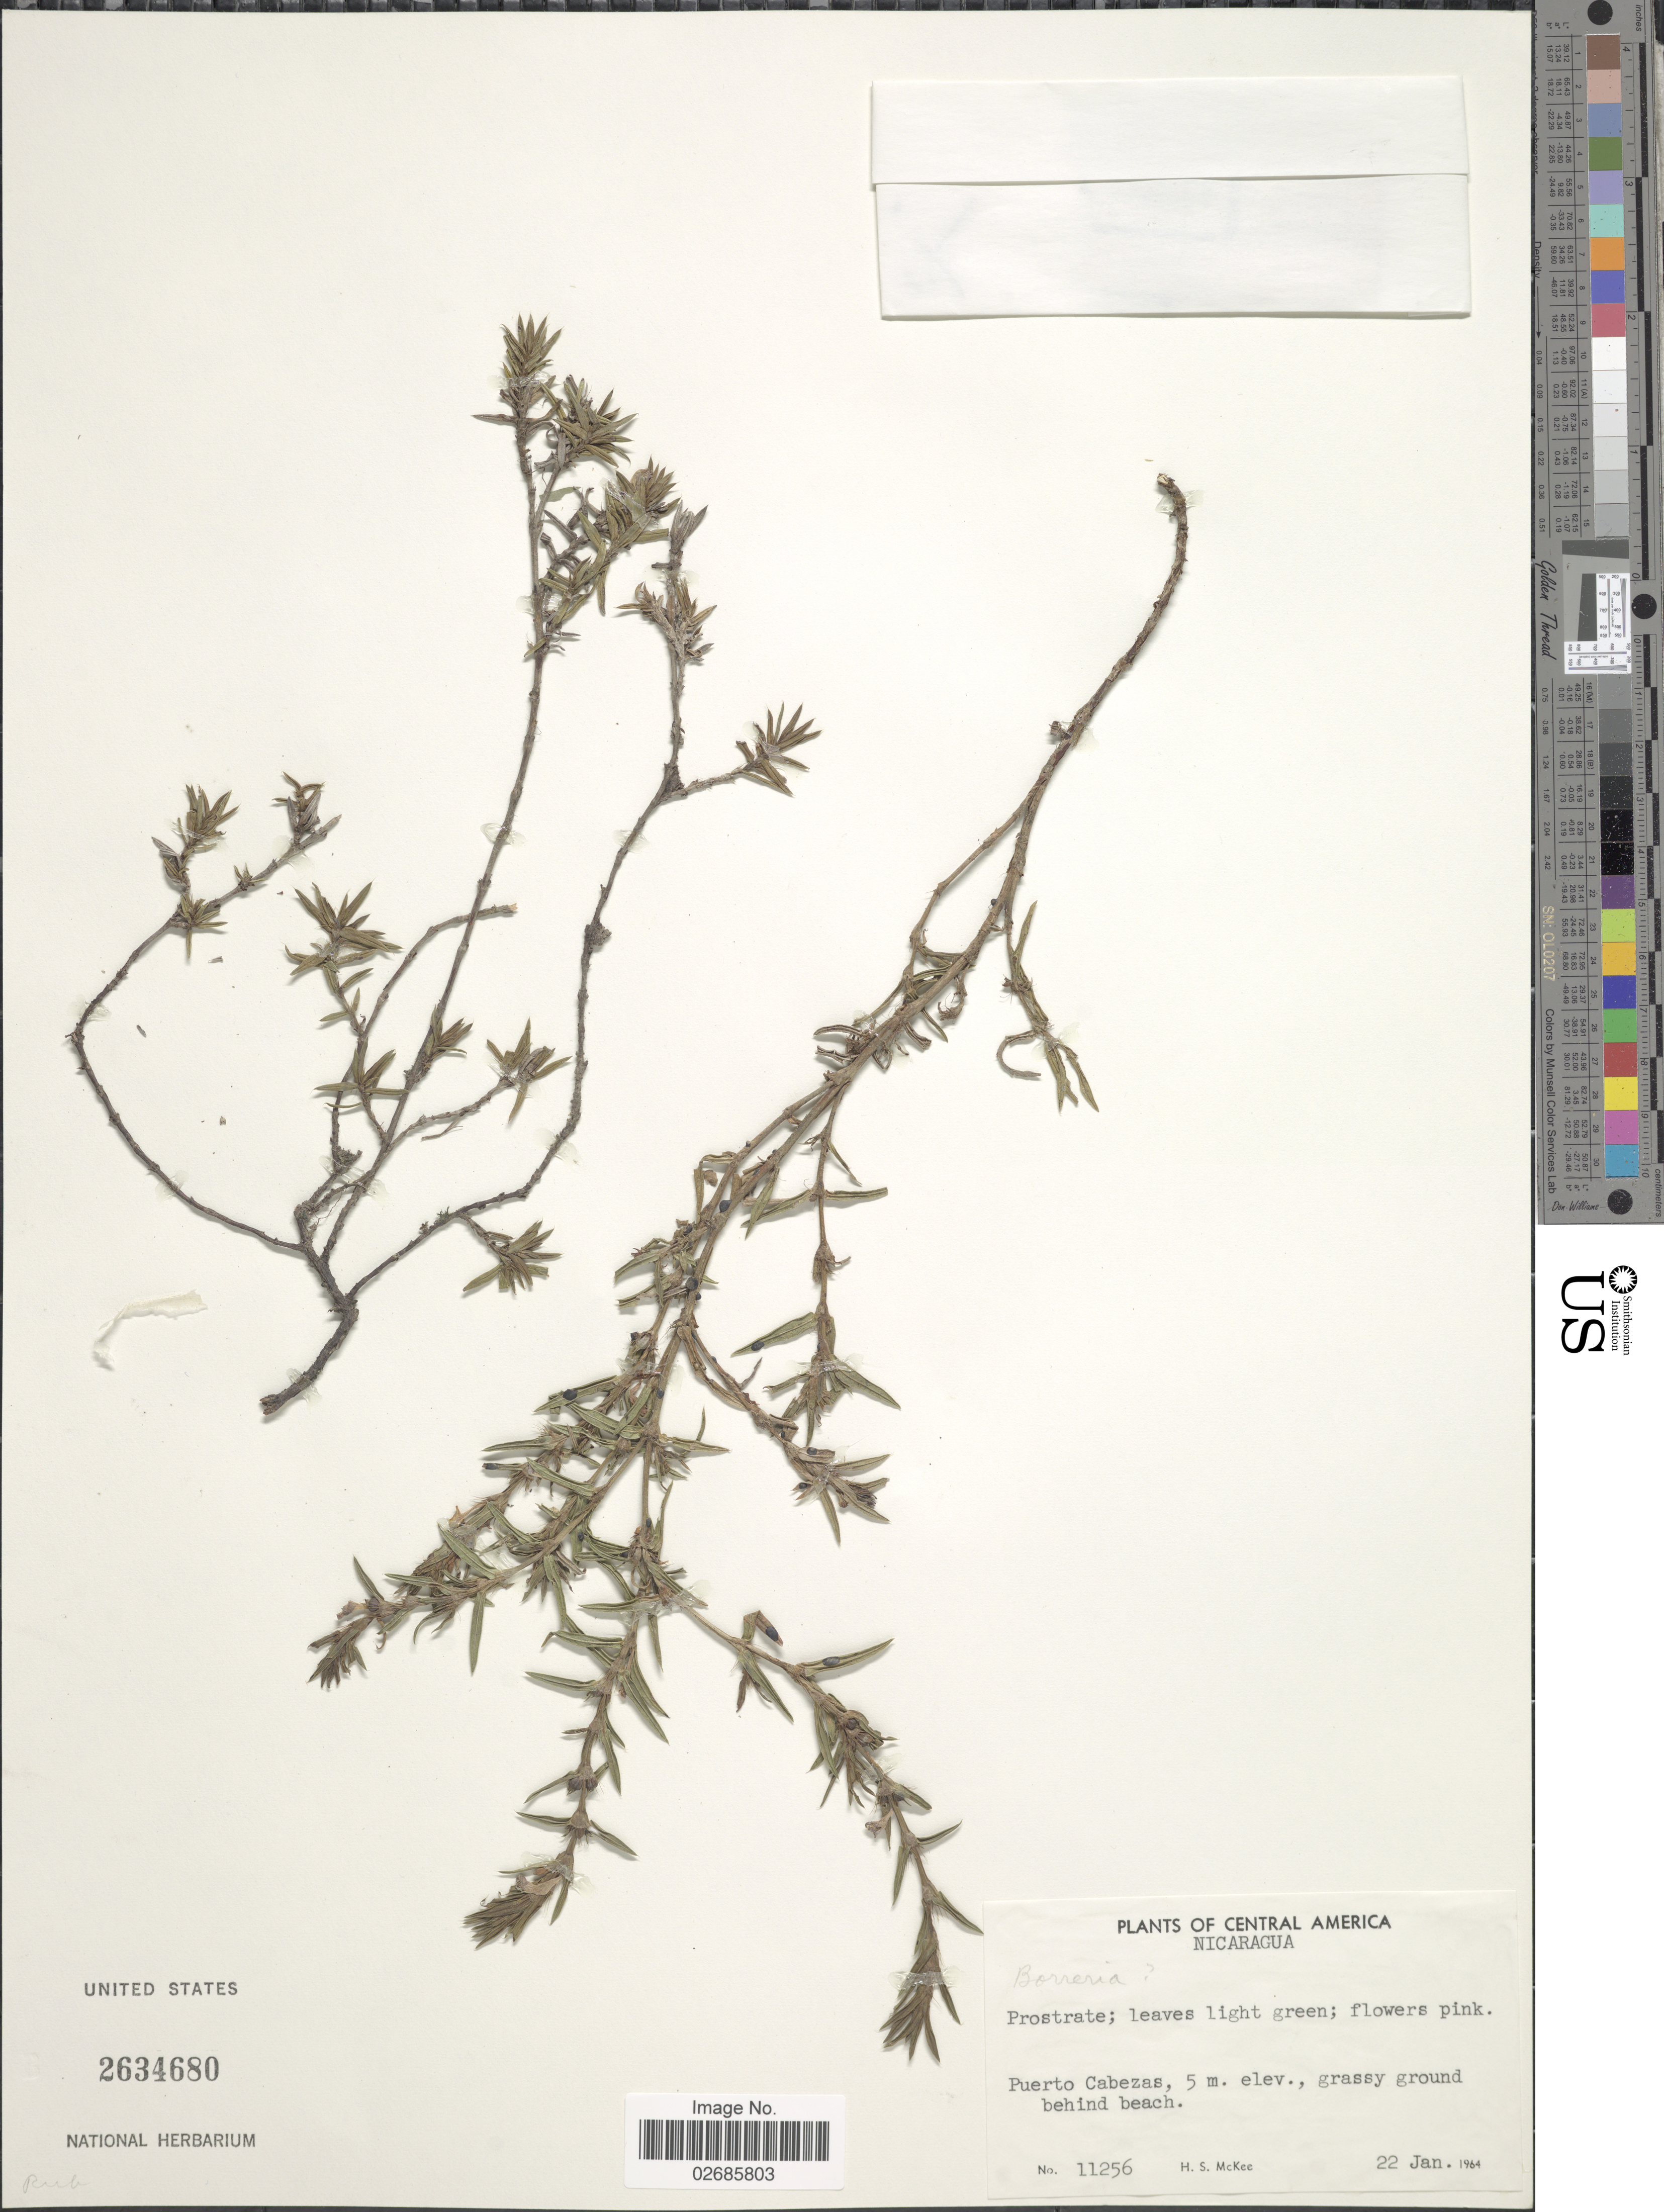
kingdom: Plantae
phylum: Tracheophyta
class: Magnoliopsida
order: Gentianales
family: Rubiaceae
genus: Borreria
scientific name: Borreria sp.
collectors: H. S. McKee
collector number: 11256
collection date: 1964-01-22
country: Nicaragua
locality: Puerto Cabezas., grassy ground behind beach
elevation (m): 5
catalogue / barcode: US 2634680